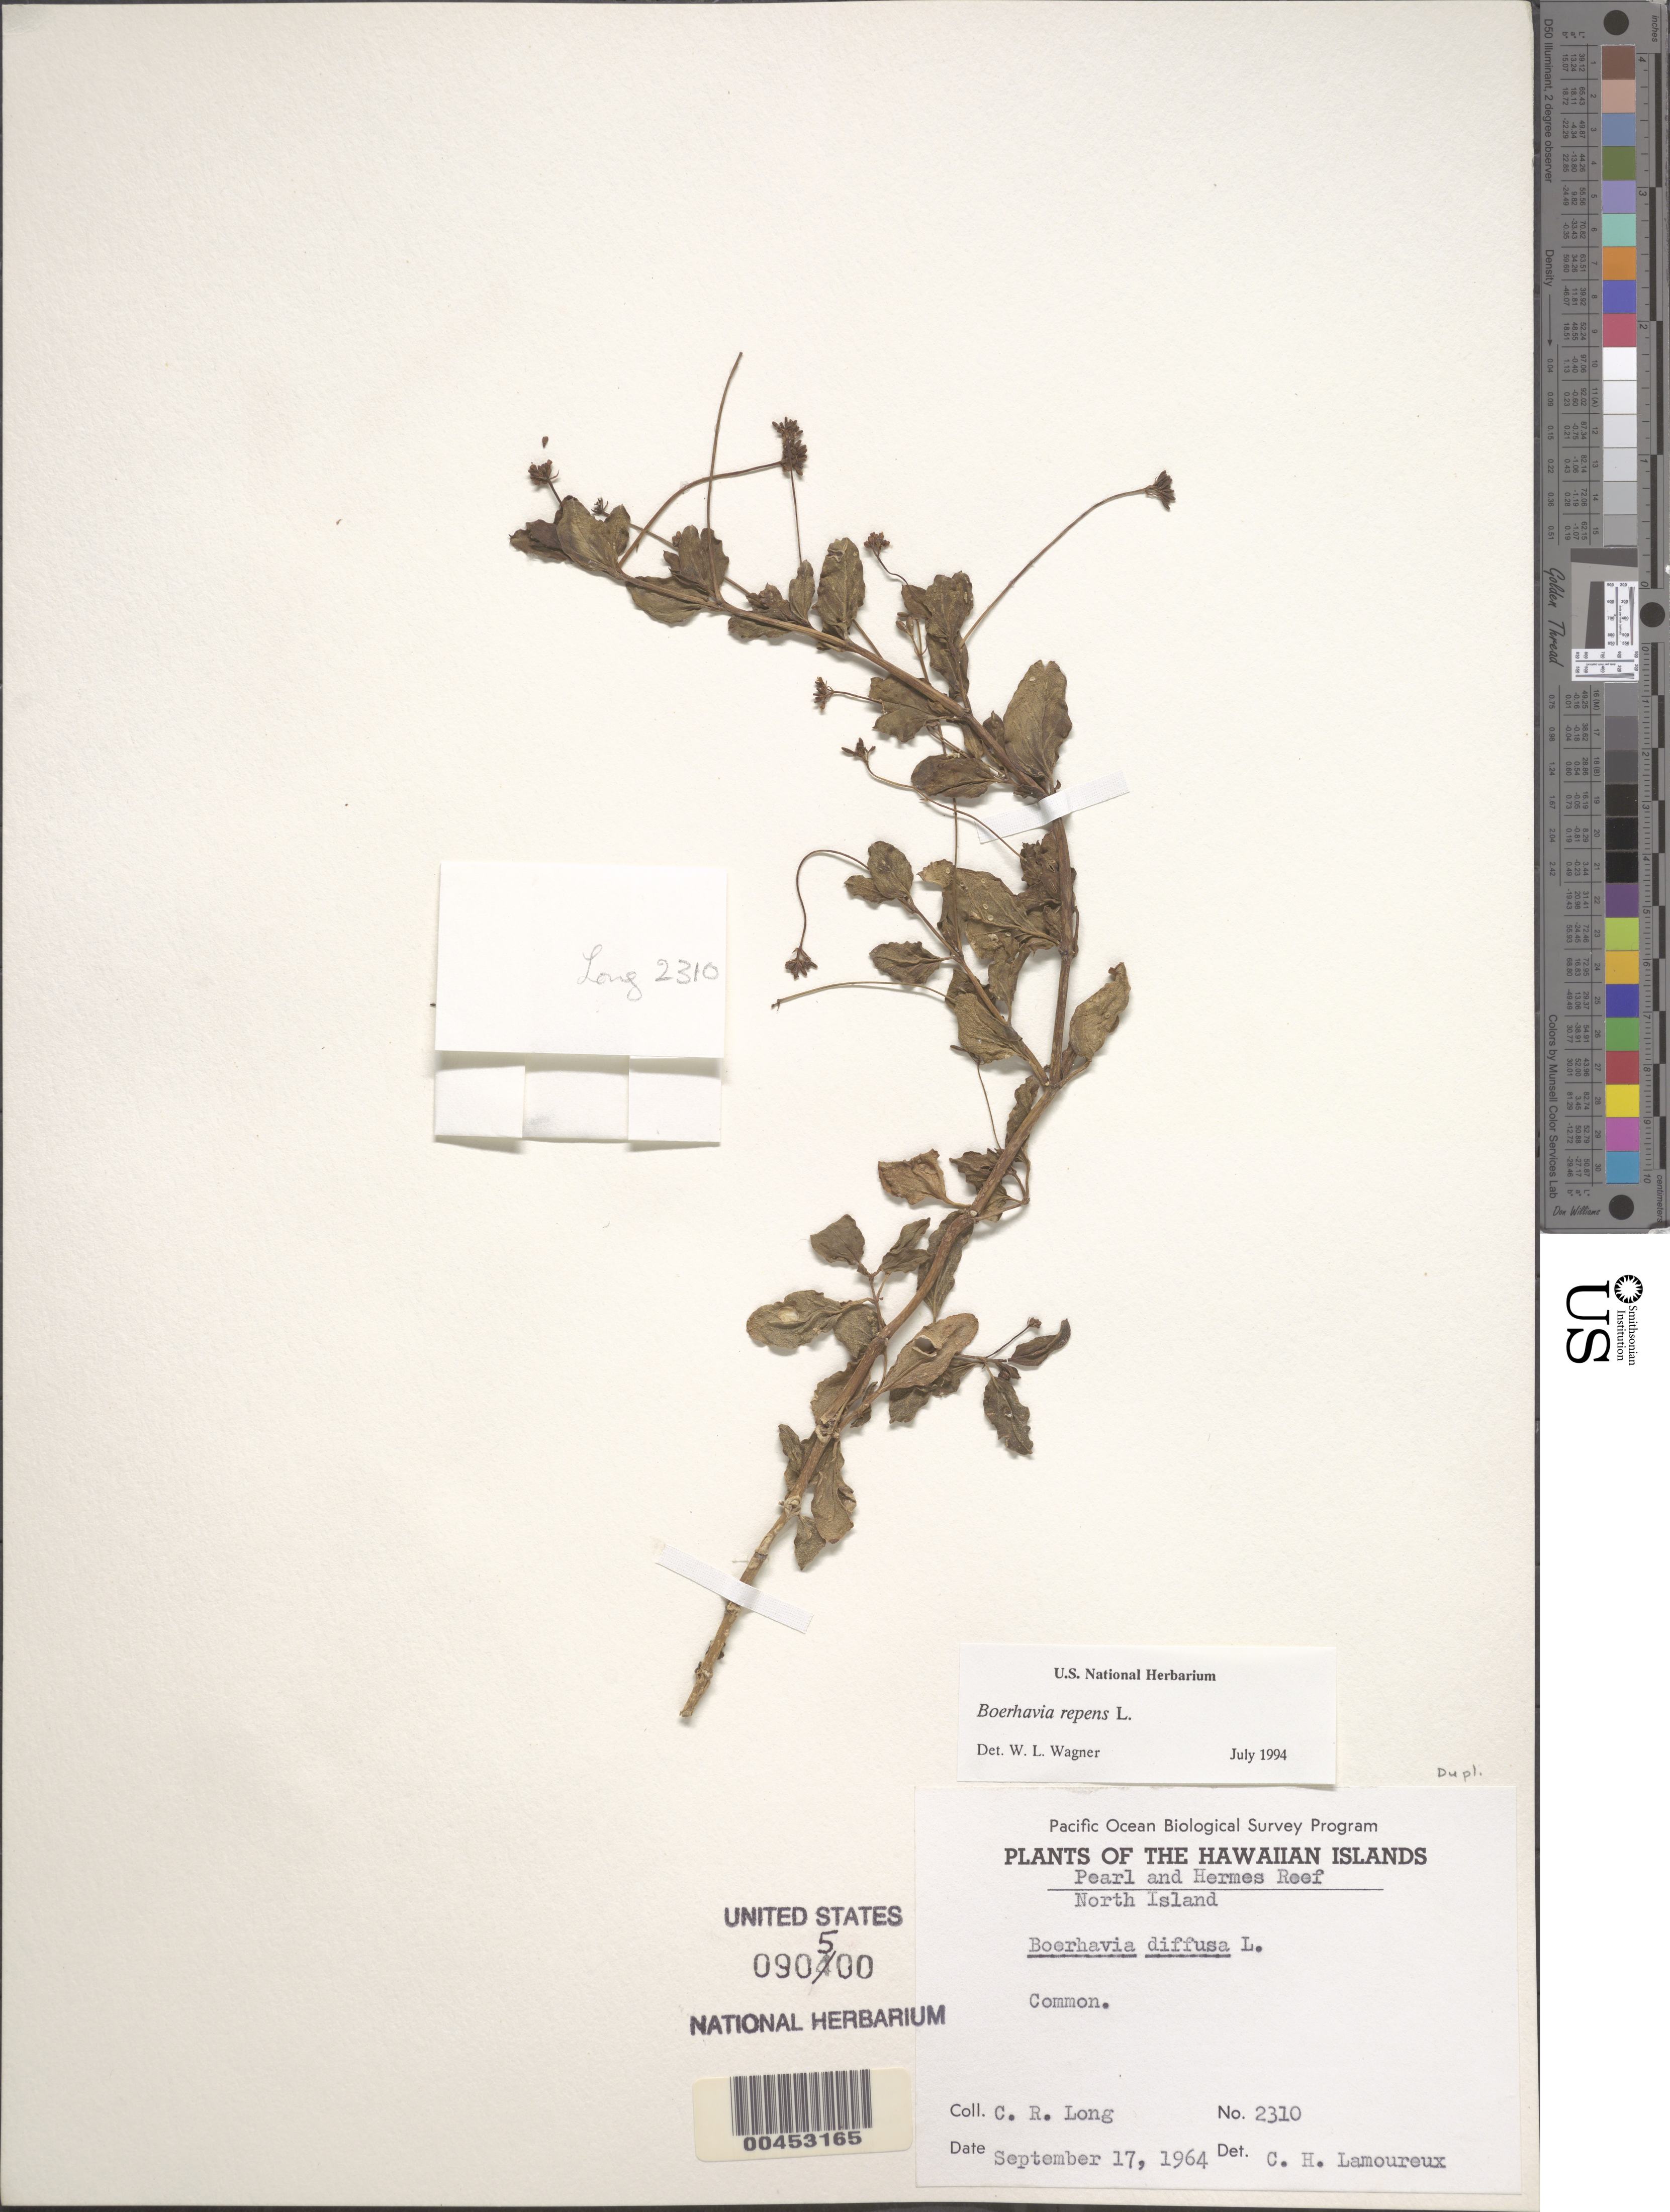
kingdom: Plantae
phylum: Tracheophyta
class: Magnoliopsida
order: Caryophyllales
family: Nyctaginaceae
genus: Boerhavia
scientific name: Boerhavia repens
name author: L.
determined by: Wagner, W. L., (BOT), Smithsonian Institution - National Museum of Natural History (UNITED STATES)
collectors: C. Long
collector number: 2310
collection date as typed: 17 Sep 1964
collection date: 1964-09-17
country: United States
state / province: Hawaii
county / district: Honolulu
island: Pearl and Hermes Atoll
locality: North Islet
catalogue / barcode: US 90500